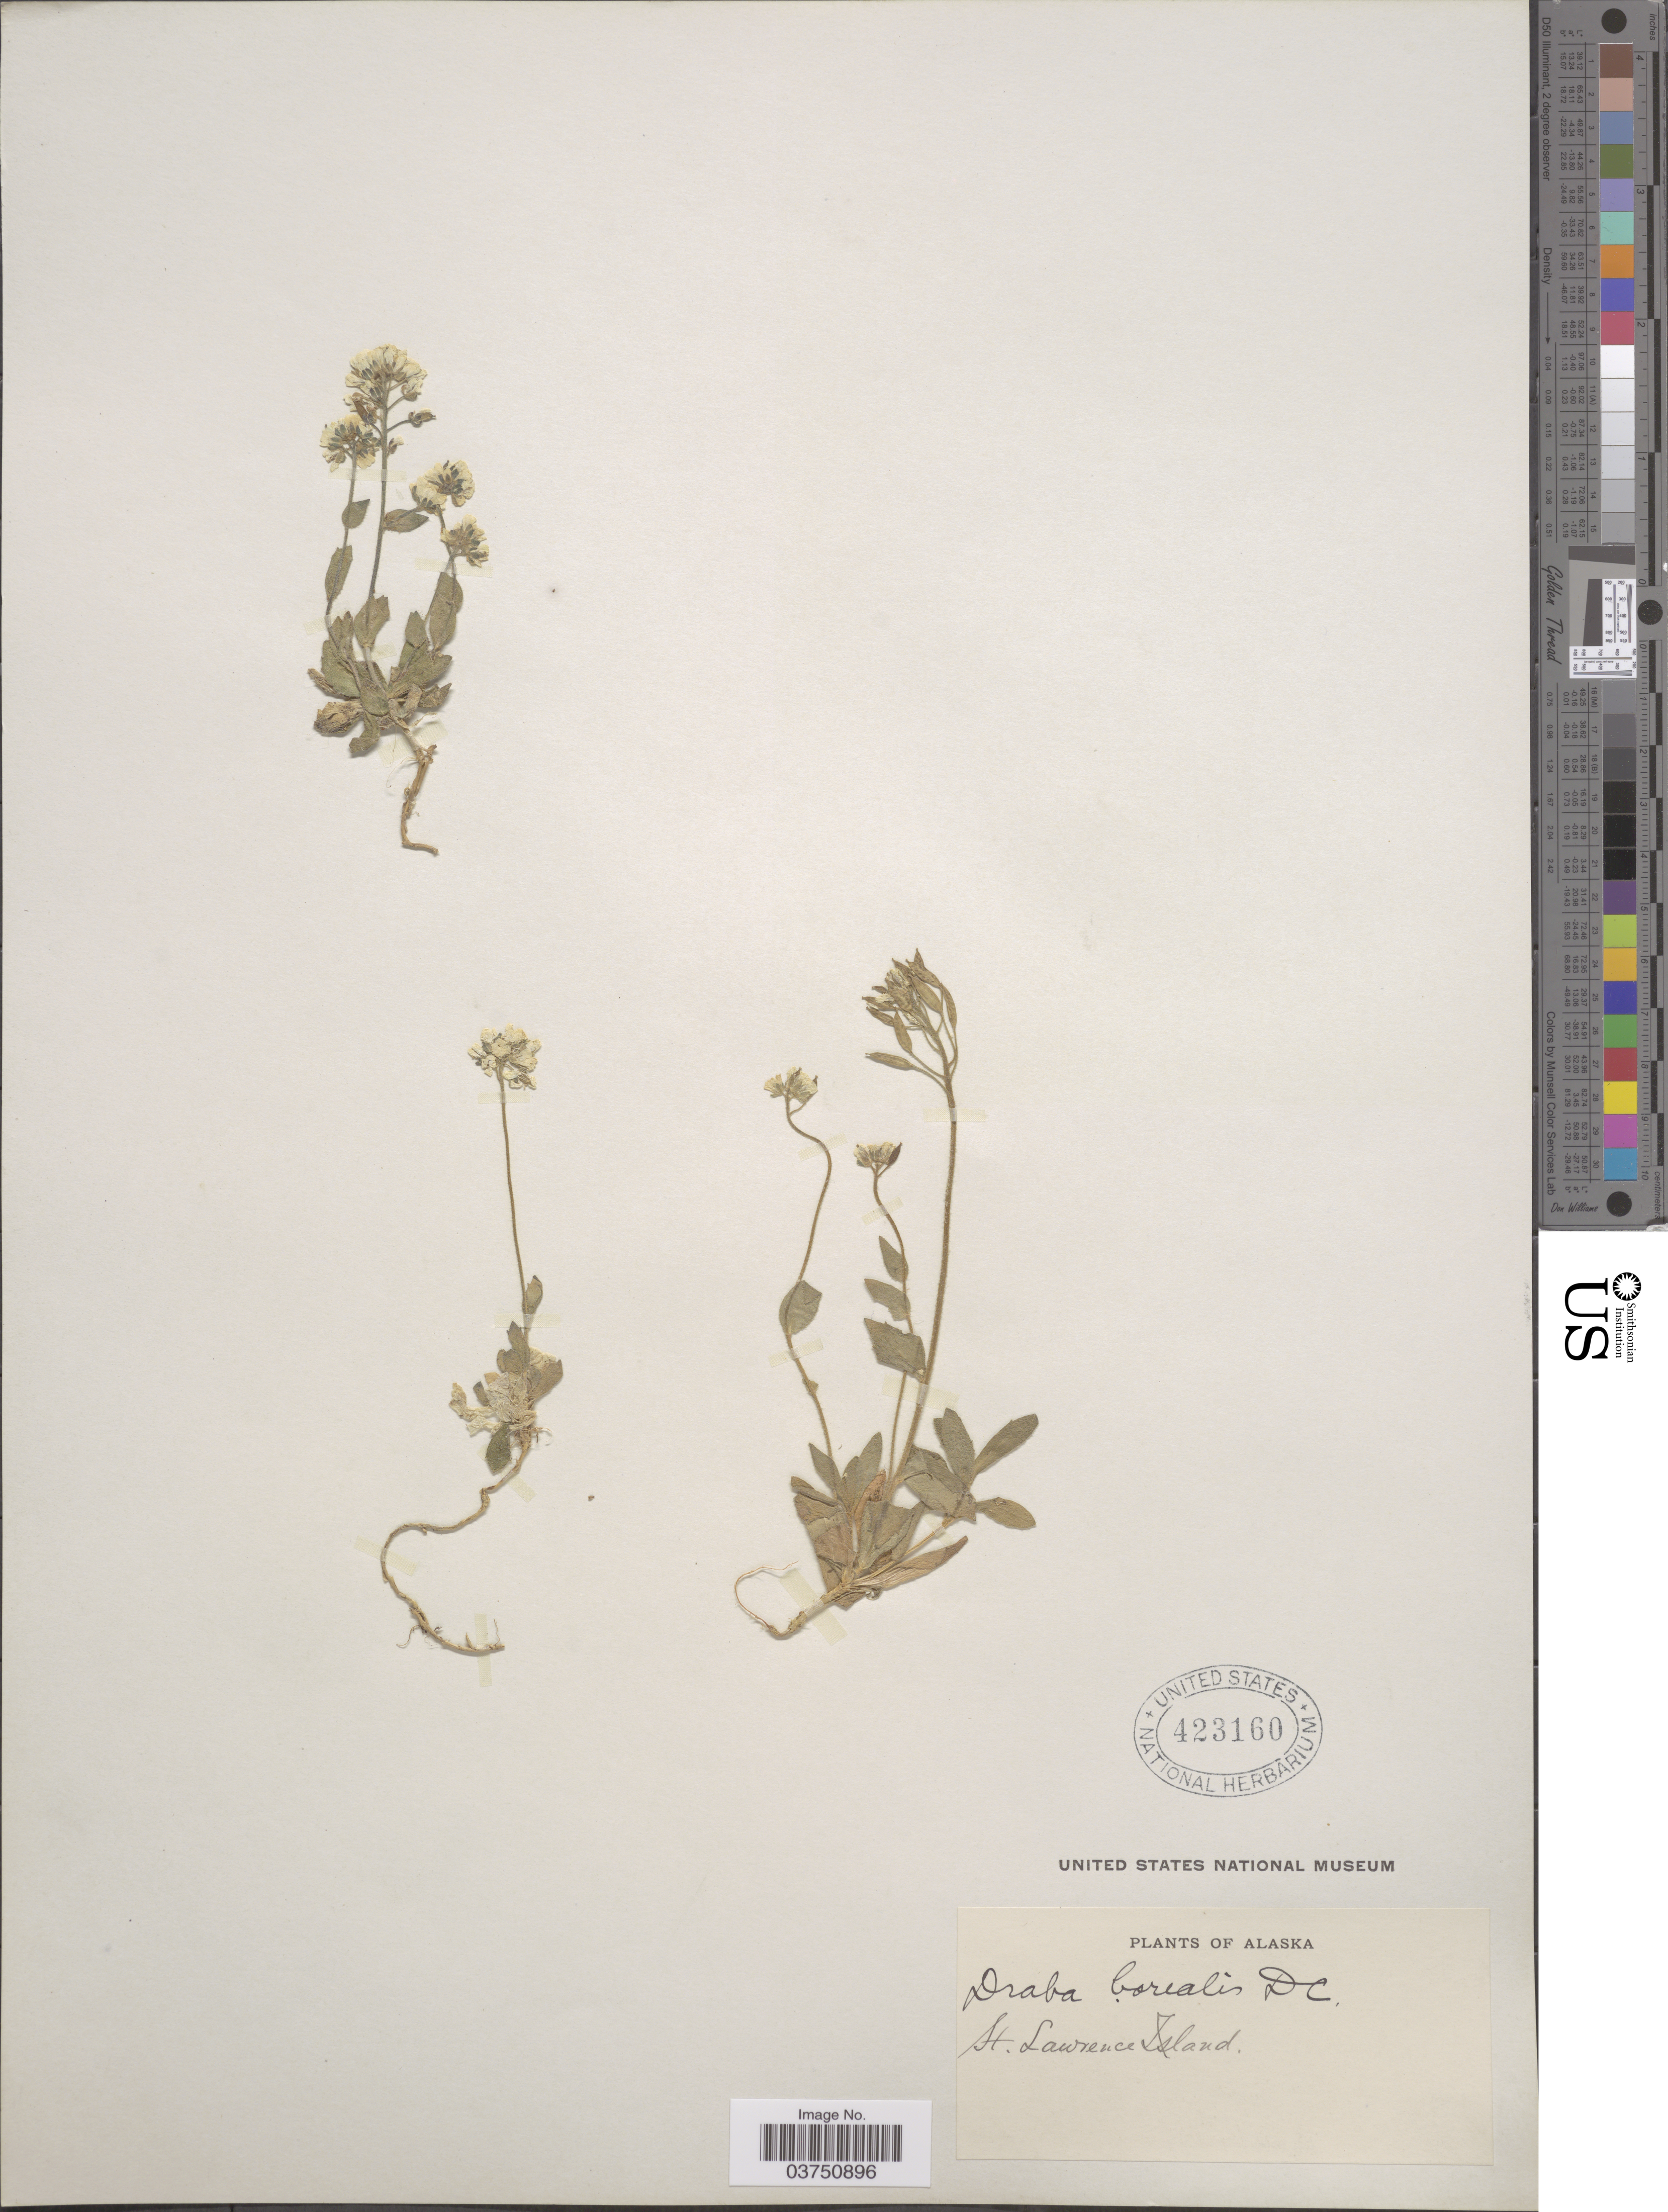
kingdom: Plantae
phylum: Tracheophyta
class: Magnoliopsida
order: Brassicales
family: Brassicaceae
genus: Draba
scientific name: Draba borealis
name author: DC.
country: United States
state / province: Alaska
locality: St. Lawrence Island.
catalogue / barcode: US 423160